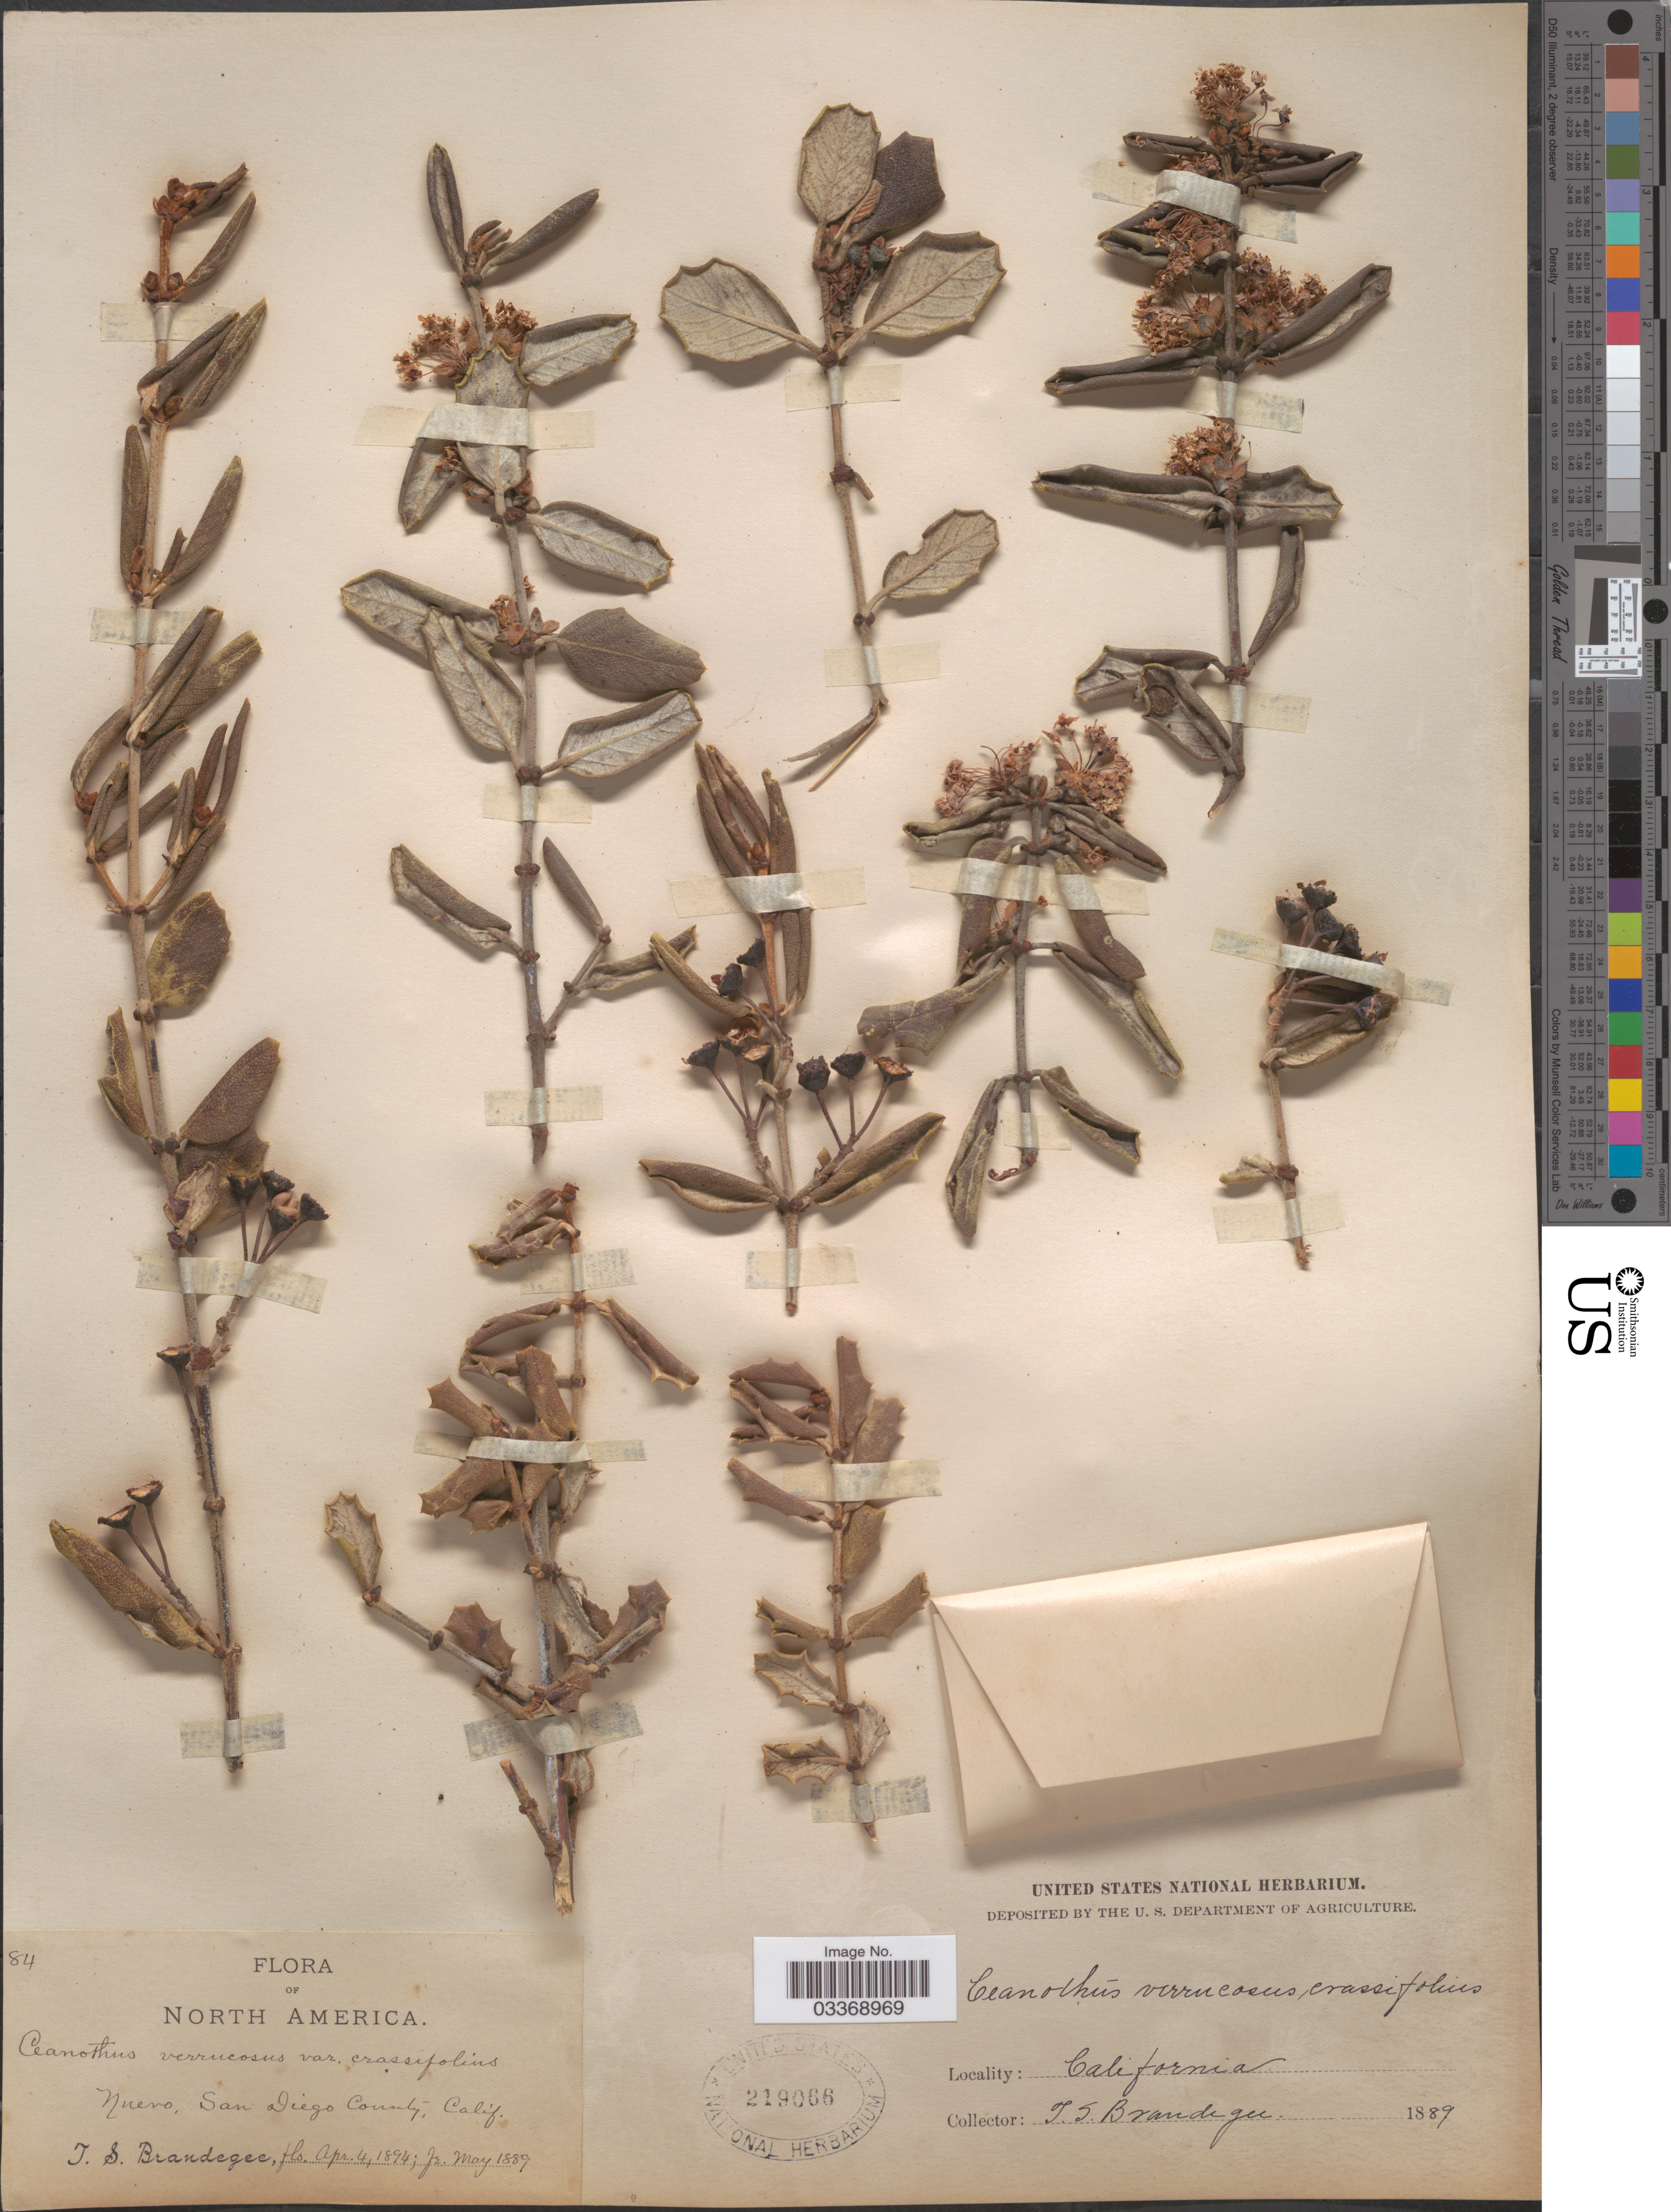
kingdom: Plantae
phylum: Tracheophyta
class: Magnoliopsida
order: Rosales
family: Rhamnaceae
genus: Ceanothus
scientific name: Ceanothus crassifolius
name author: Torr.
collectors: T. S. Brandegee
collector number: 84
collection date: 1889-05/1894-04-04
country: United States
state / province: California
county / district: San Diego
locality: Nuevo, San Diego County.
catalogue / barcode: US 219066